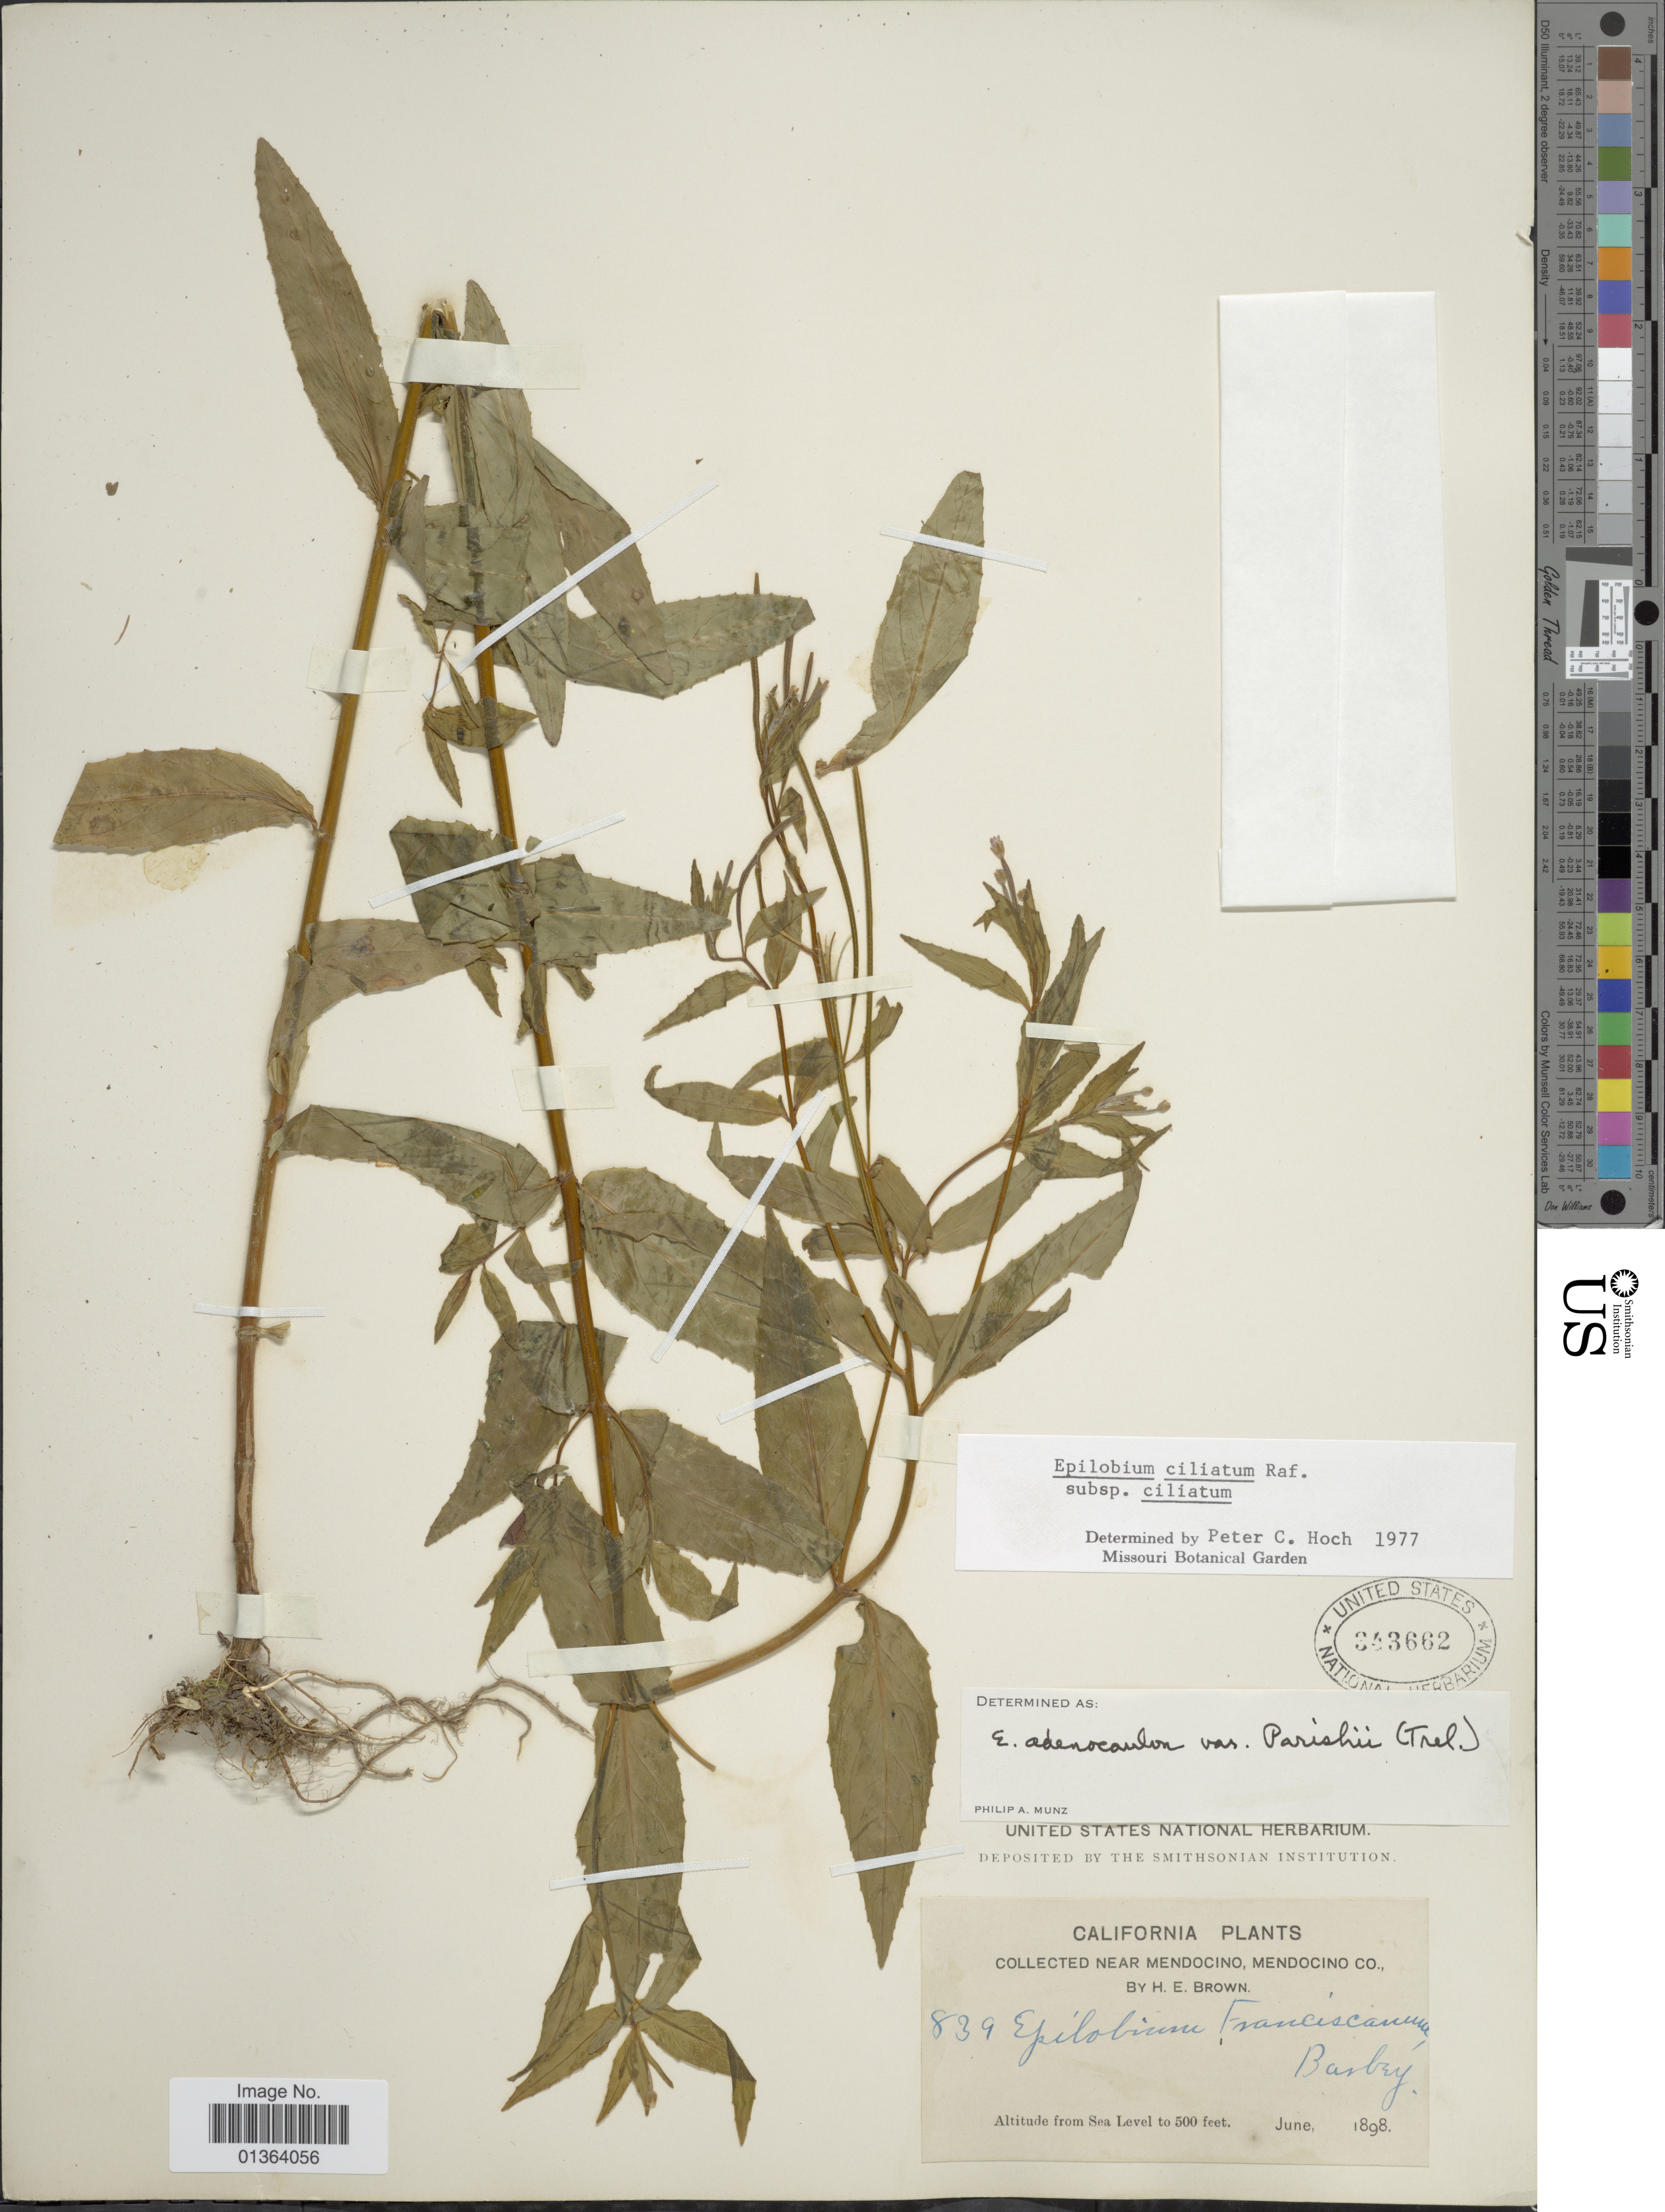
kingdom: Plantae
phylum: Tracheophyta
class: Magnoliopsida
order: Myrtales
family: Onagraceae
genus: Epilobium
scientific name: Epilobium ciliatum subsp. glandulosum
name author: (Lehm.) Hoch & P.H. Raven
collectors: H. E. Brown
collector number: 839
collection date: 1898-06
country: United States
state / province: California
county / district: Mendocino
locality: Near Mendocino, Mendocino Co.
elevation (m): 152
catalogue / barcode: US 343662